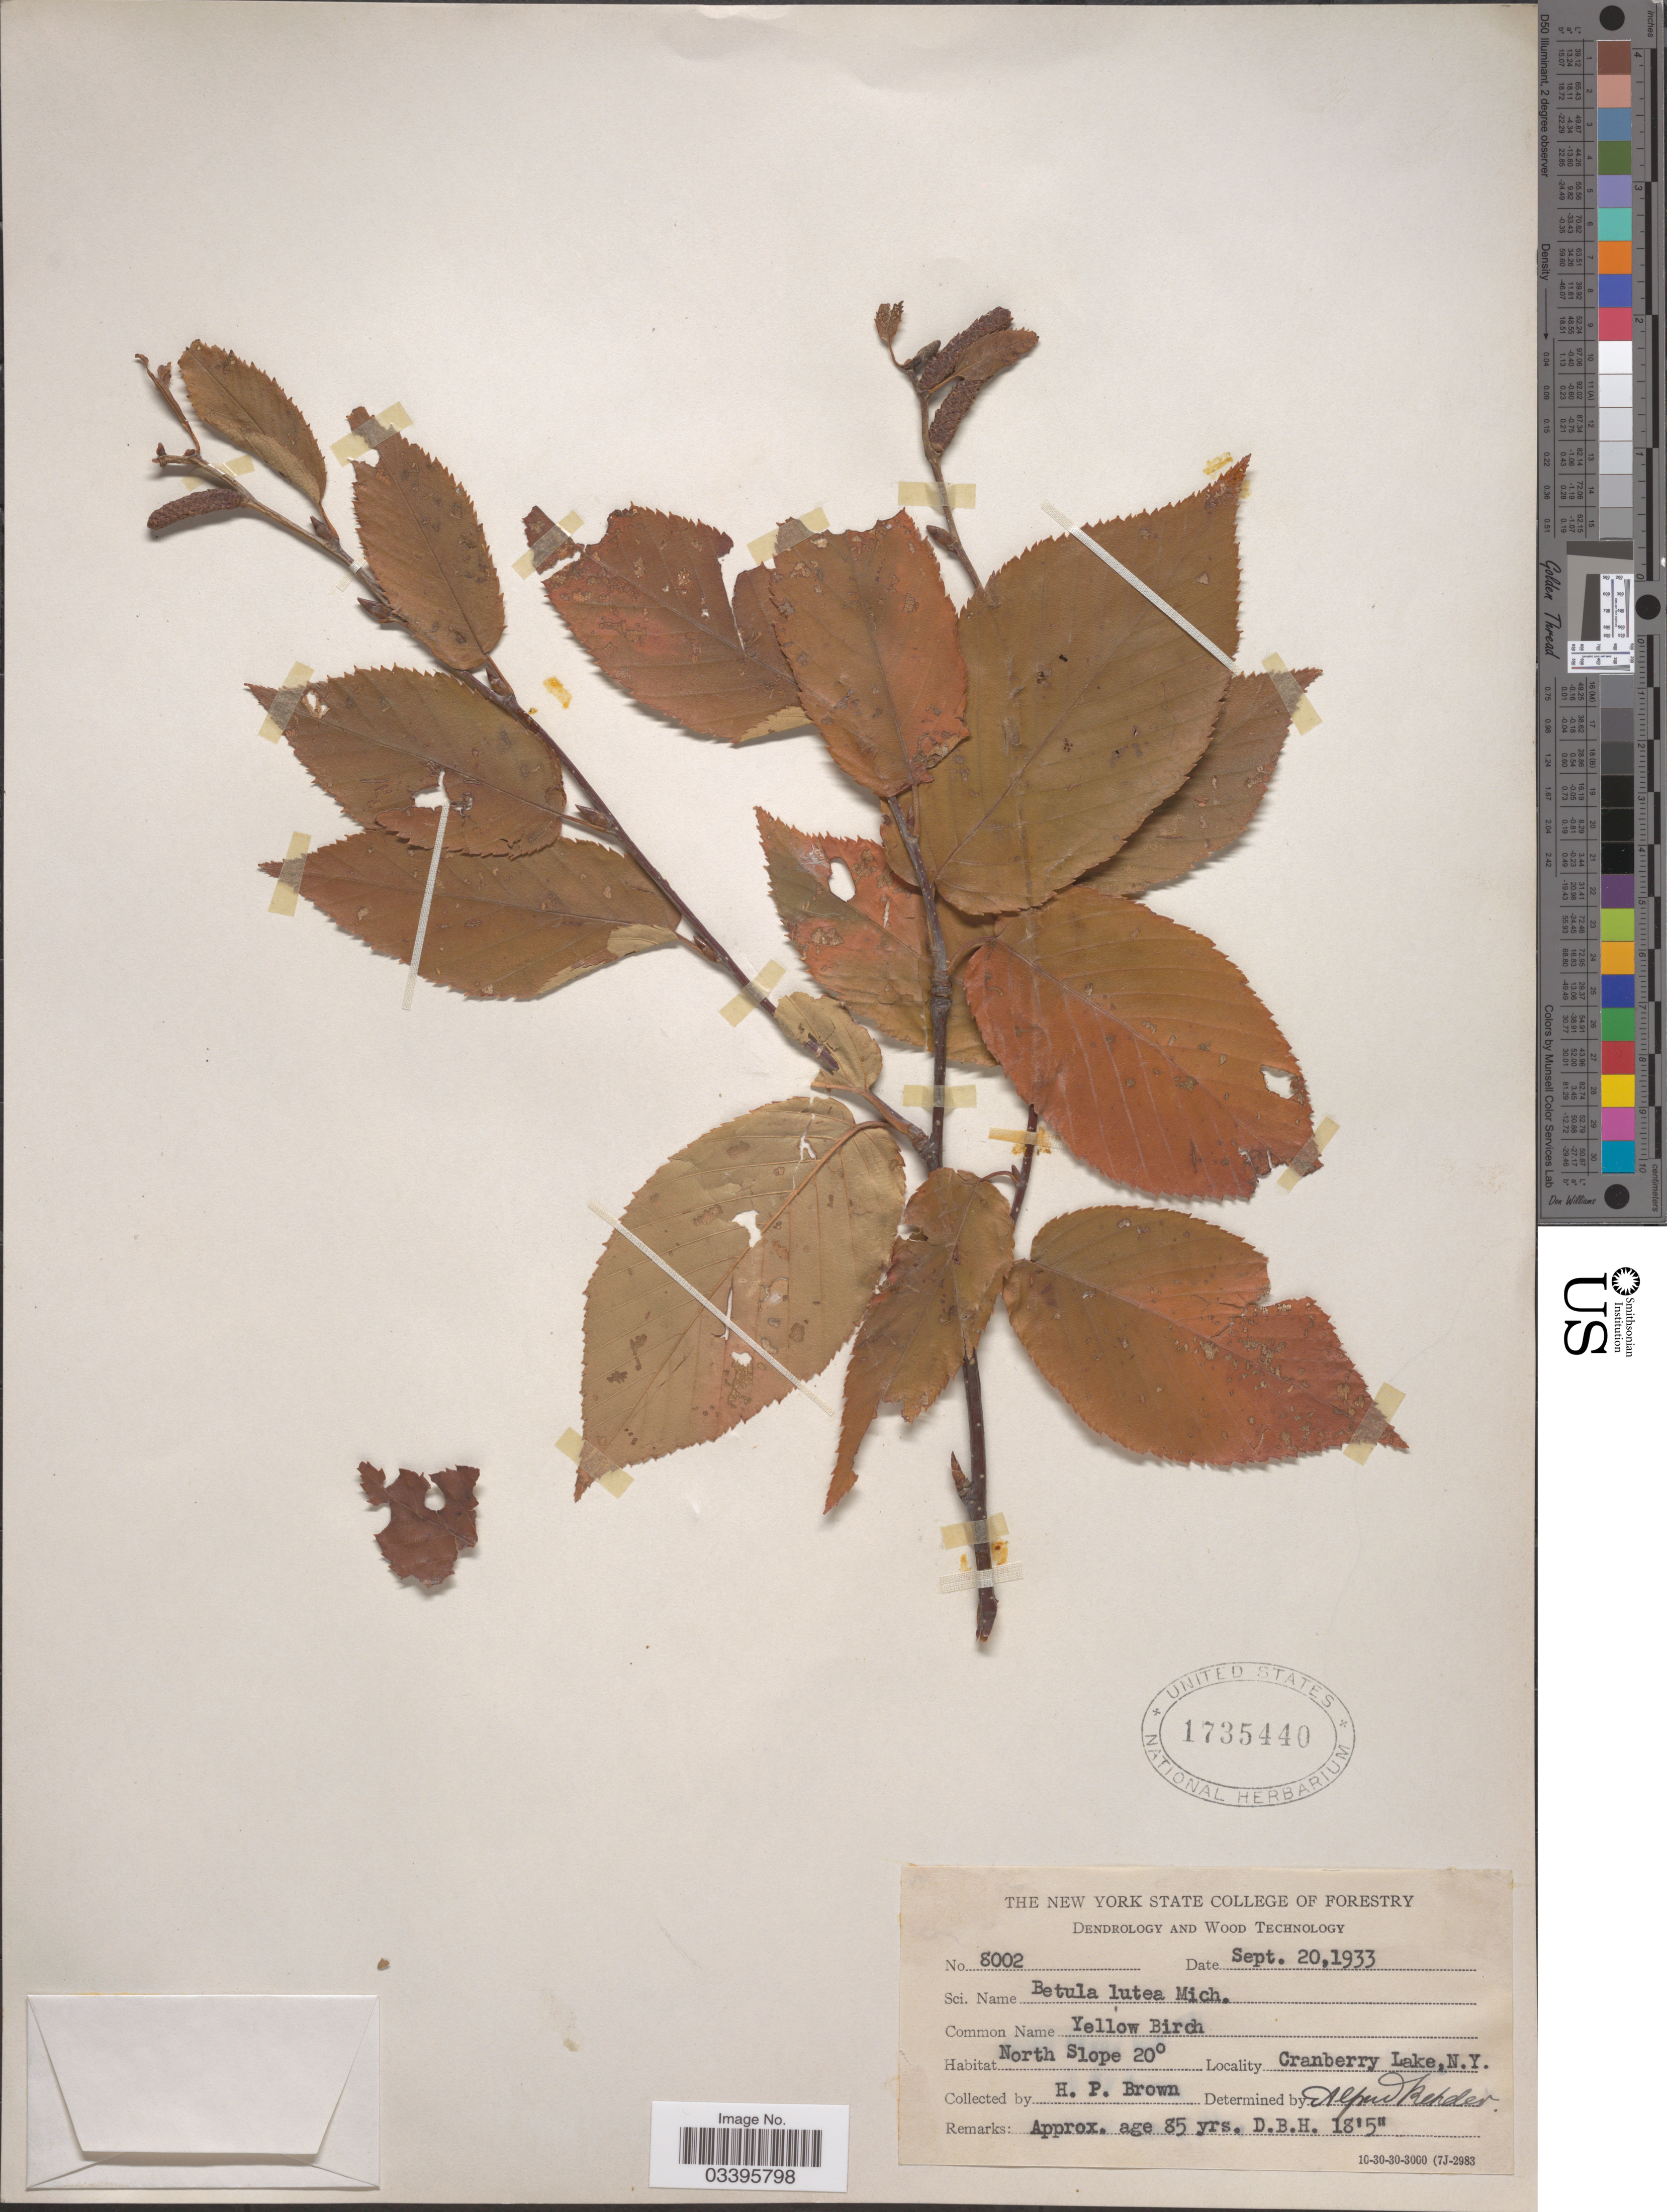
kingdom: Plantae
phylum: Tracheophyta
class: Magnoliopsida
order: Fagales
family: Betulaceae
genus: Betula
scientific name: Betula lutea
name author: F. Michx.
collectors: H. P. Brown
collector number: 8002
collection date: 1933-09-20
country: United States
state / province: New York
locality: Cranberry Lake.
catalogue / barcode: US 1735440